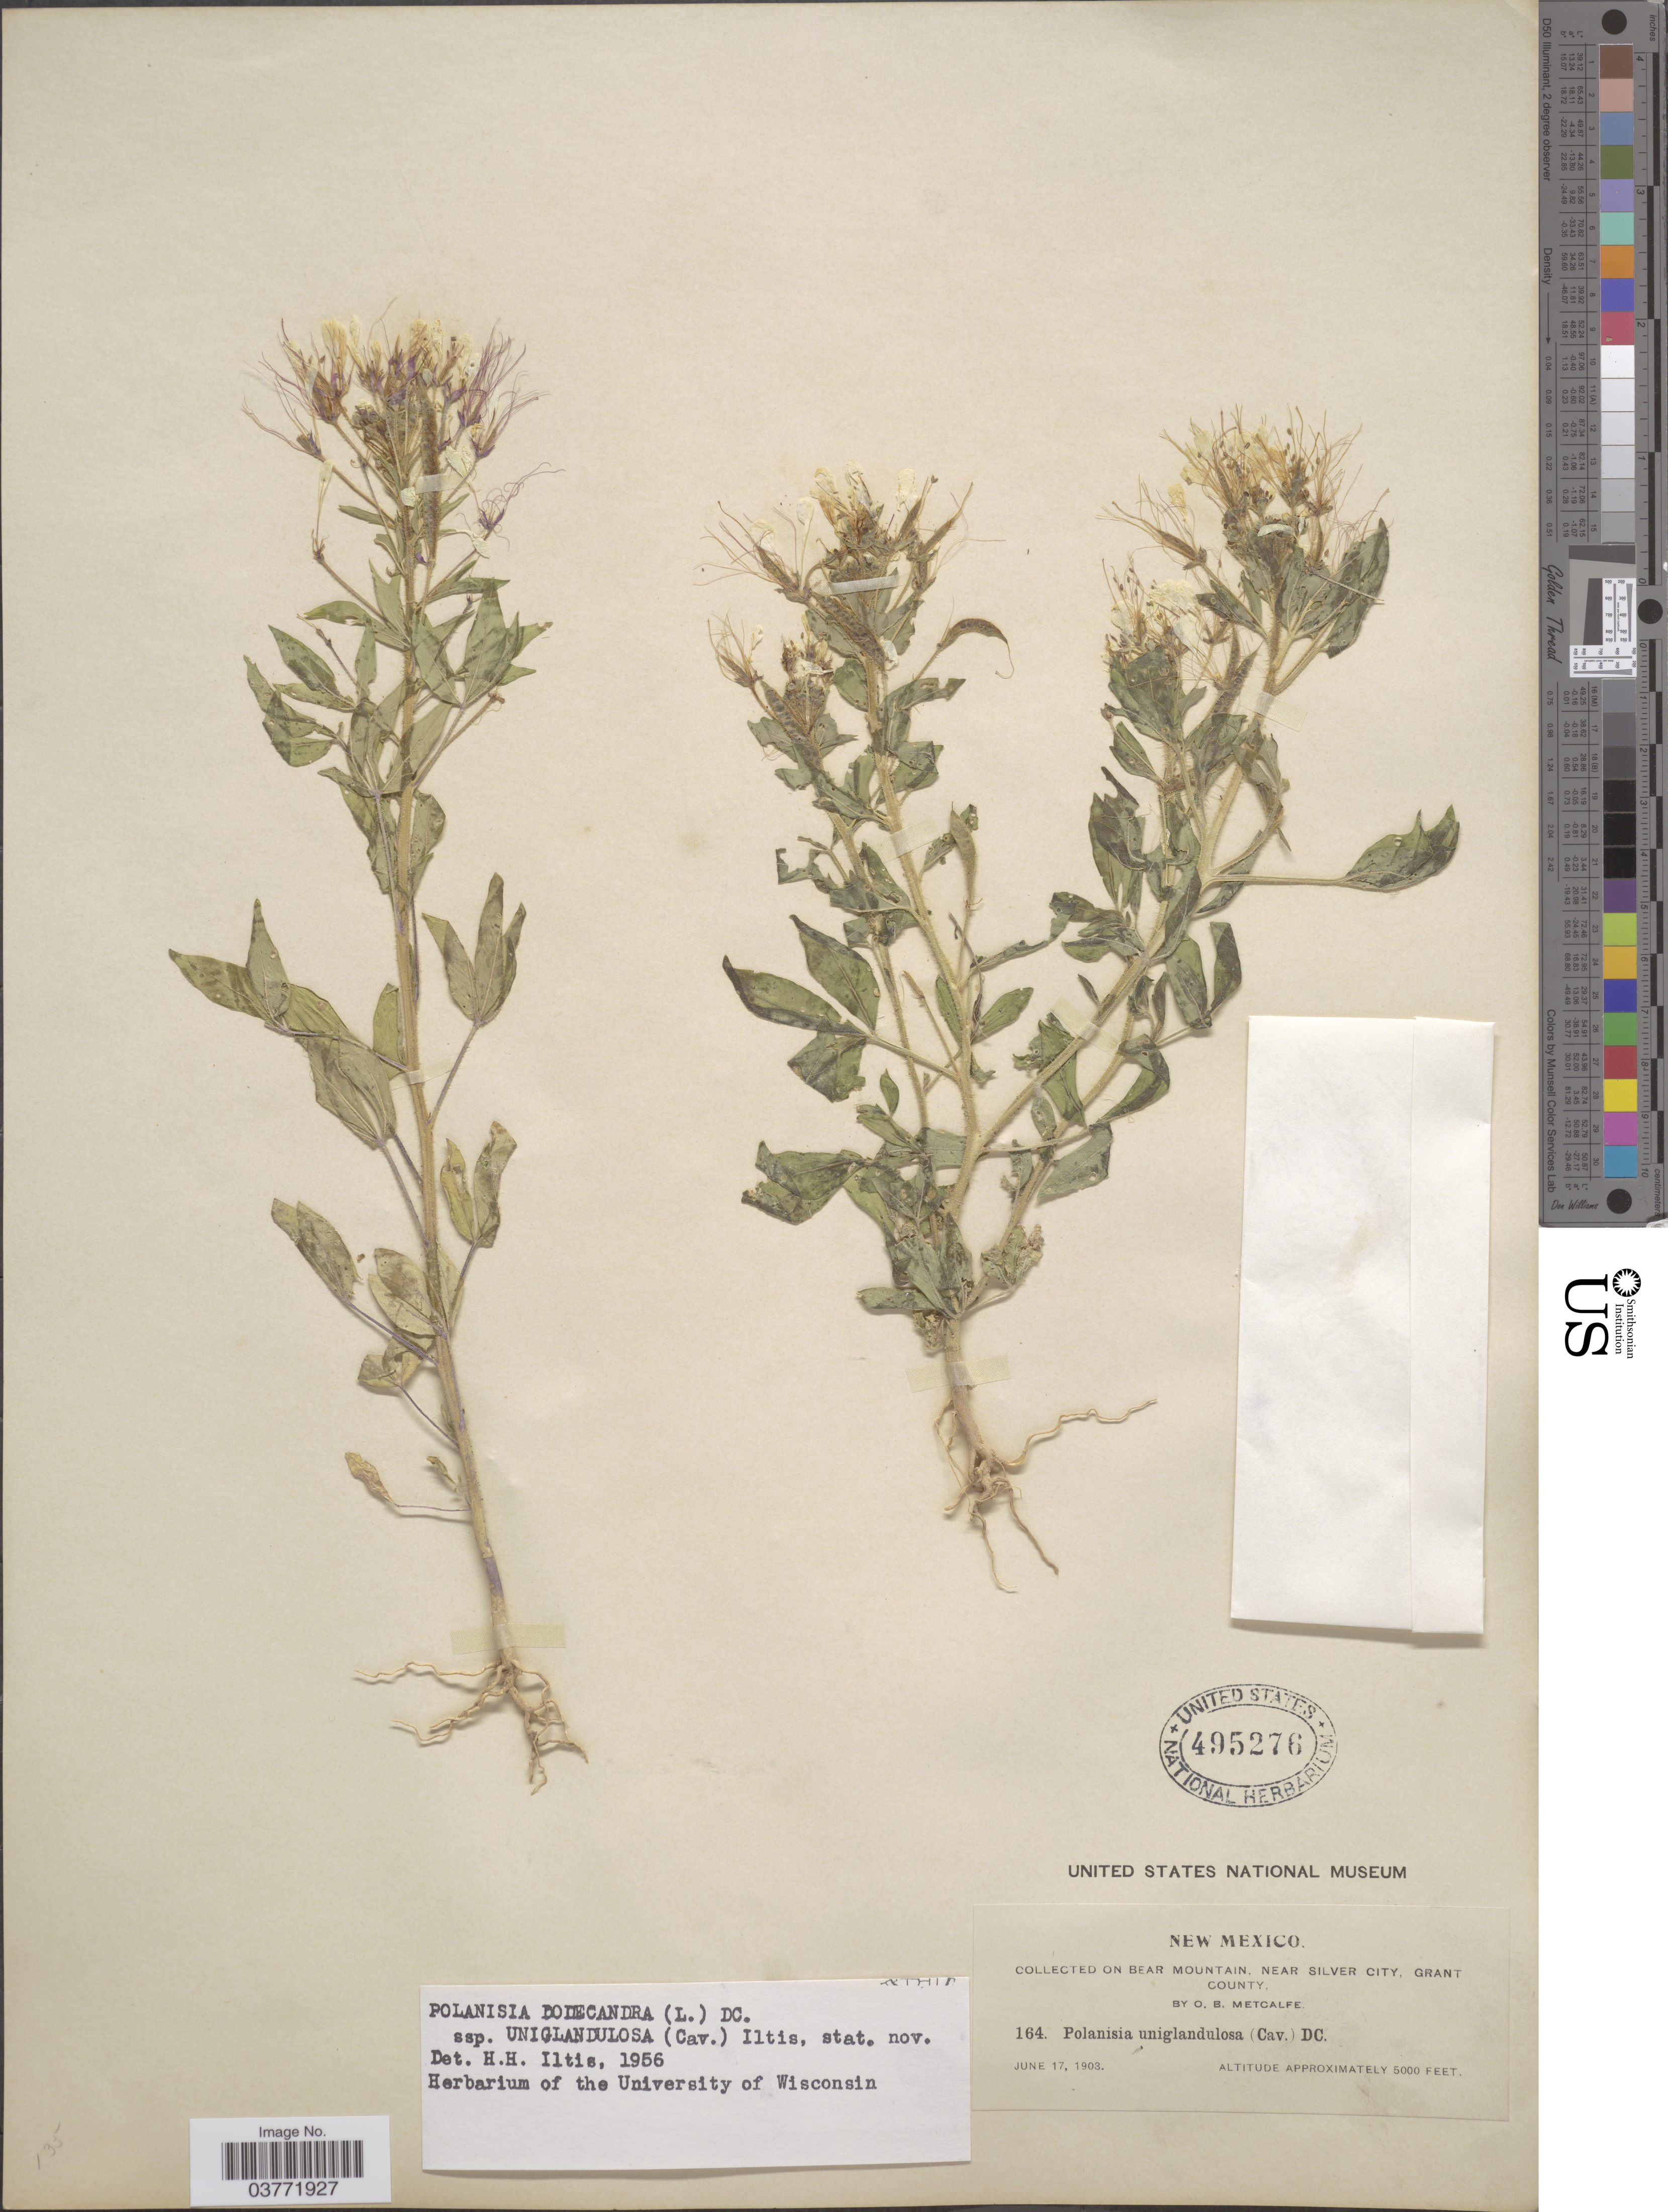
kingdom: Plantae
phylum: Tracheophyta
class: Magnoliopsida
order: Brassicales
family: Cleomaceae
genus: Polanisia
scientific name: Polanisia uniglandulosa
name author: (Cav.) DC.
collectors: O. B. Metcalfe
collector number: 164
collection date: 1903-06-17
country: United States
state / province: New Mexico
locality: On Bear Mountain, Near Silver City, Grant County.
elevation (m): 1524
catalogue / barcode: US 495276